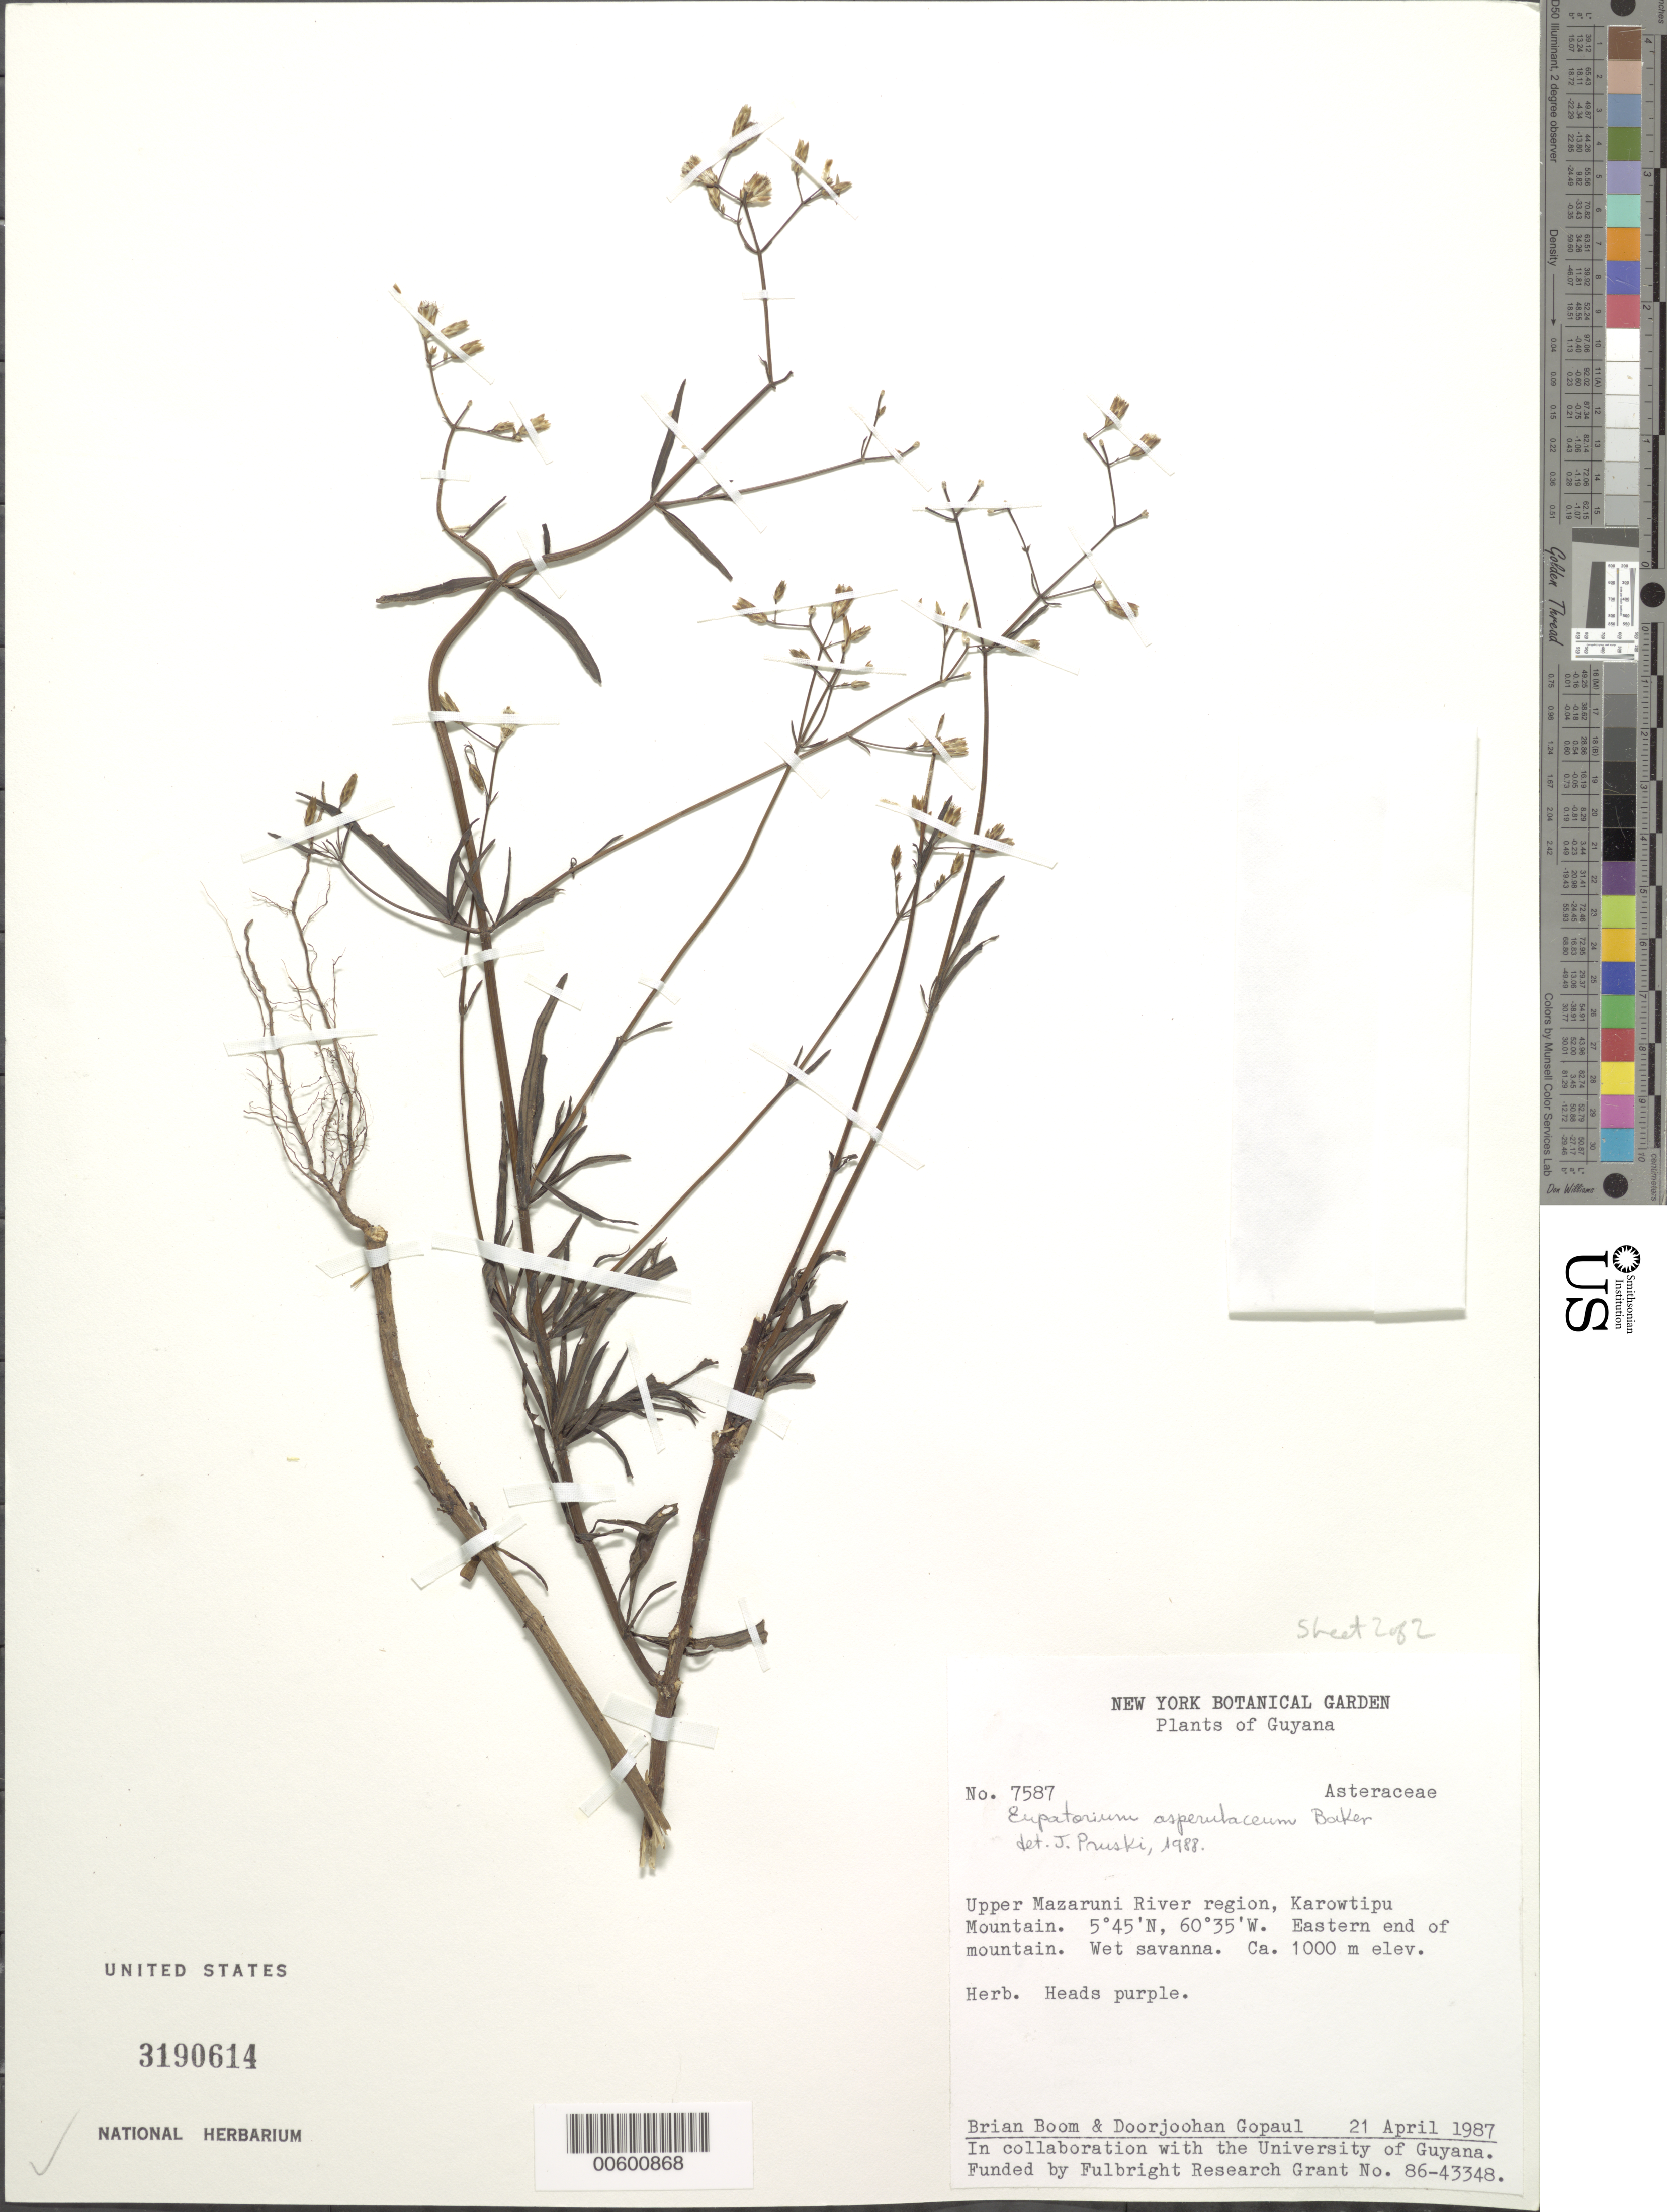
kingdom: Plantae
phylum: Tracheophyta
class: Magnoliopsida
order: Asterales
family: Asteraceae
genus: Werneria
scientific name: Werneria sp.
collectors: F. Hekker & D. Gopaul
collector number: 7587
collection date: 1987-04-21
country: Guyana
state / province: Cuyuni-Mazaruni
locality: Upper Mazaruni R. region, Karowtipu Mt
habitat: Wet savanna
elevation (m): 1000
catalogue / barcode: US 3190614